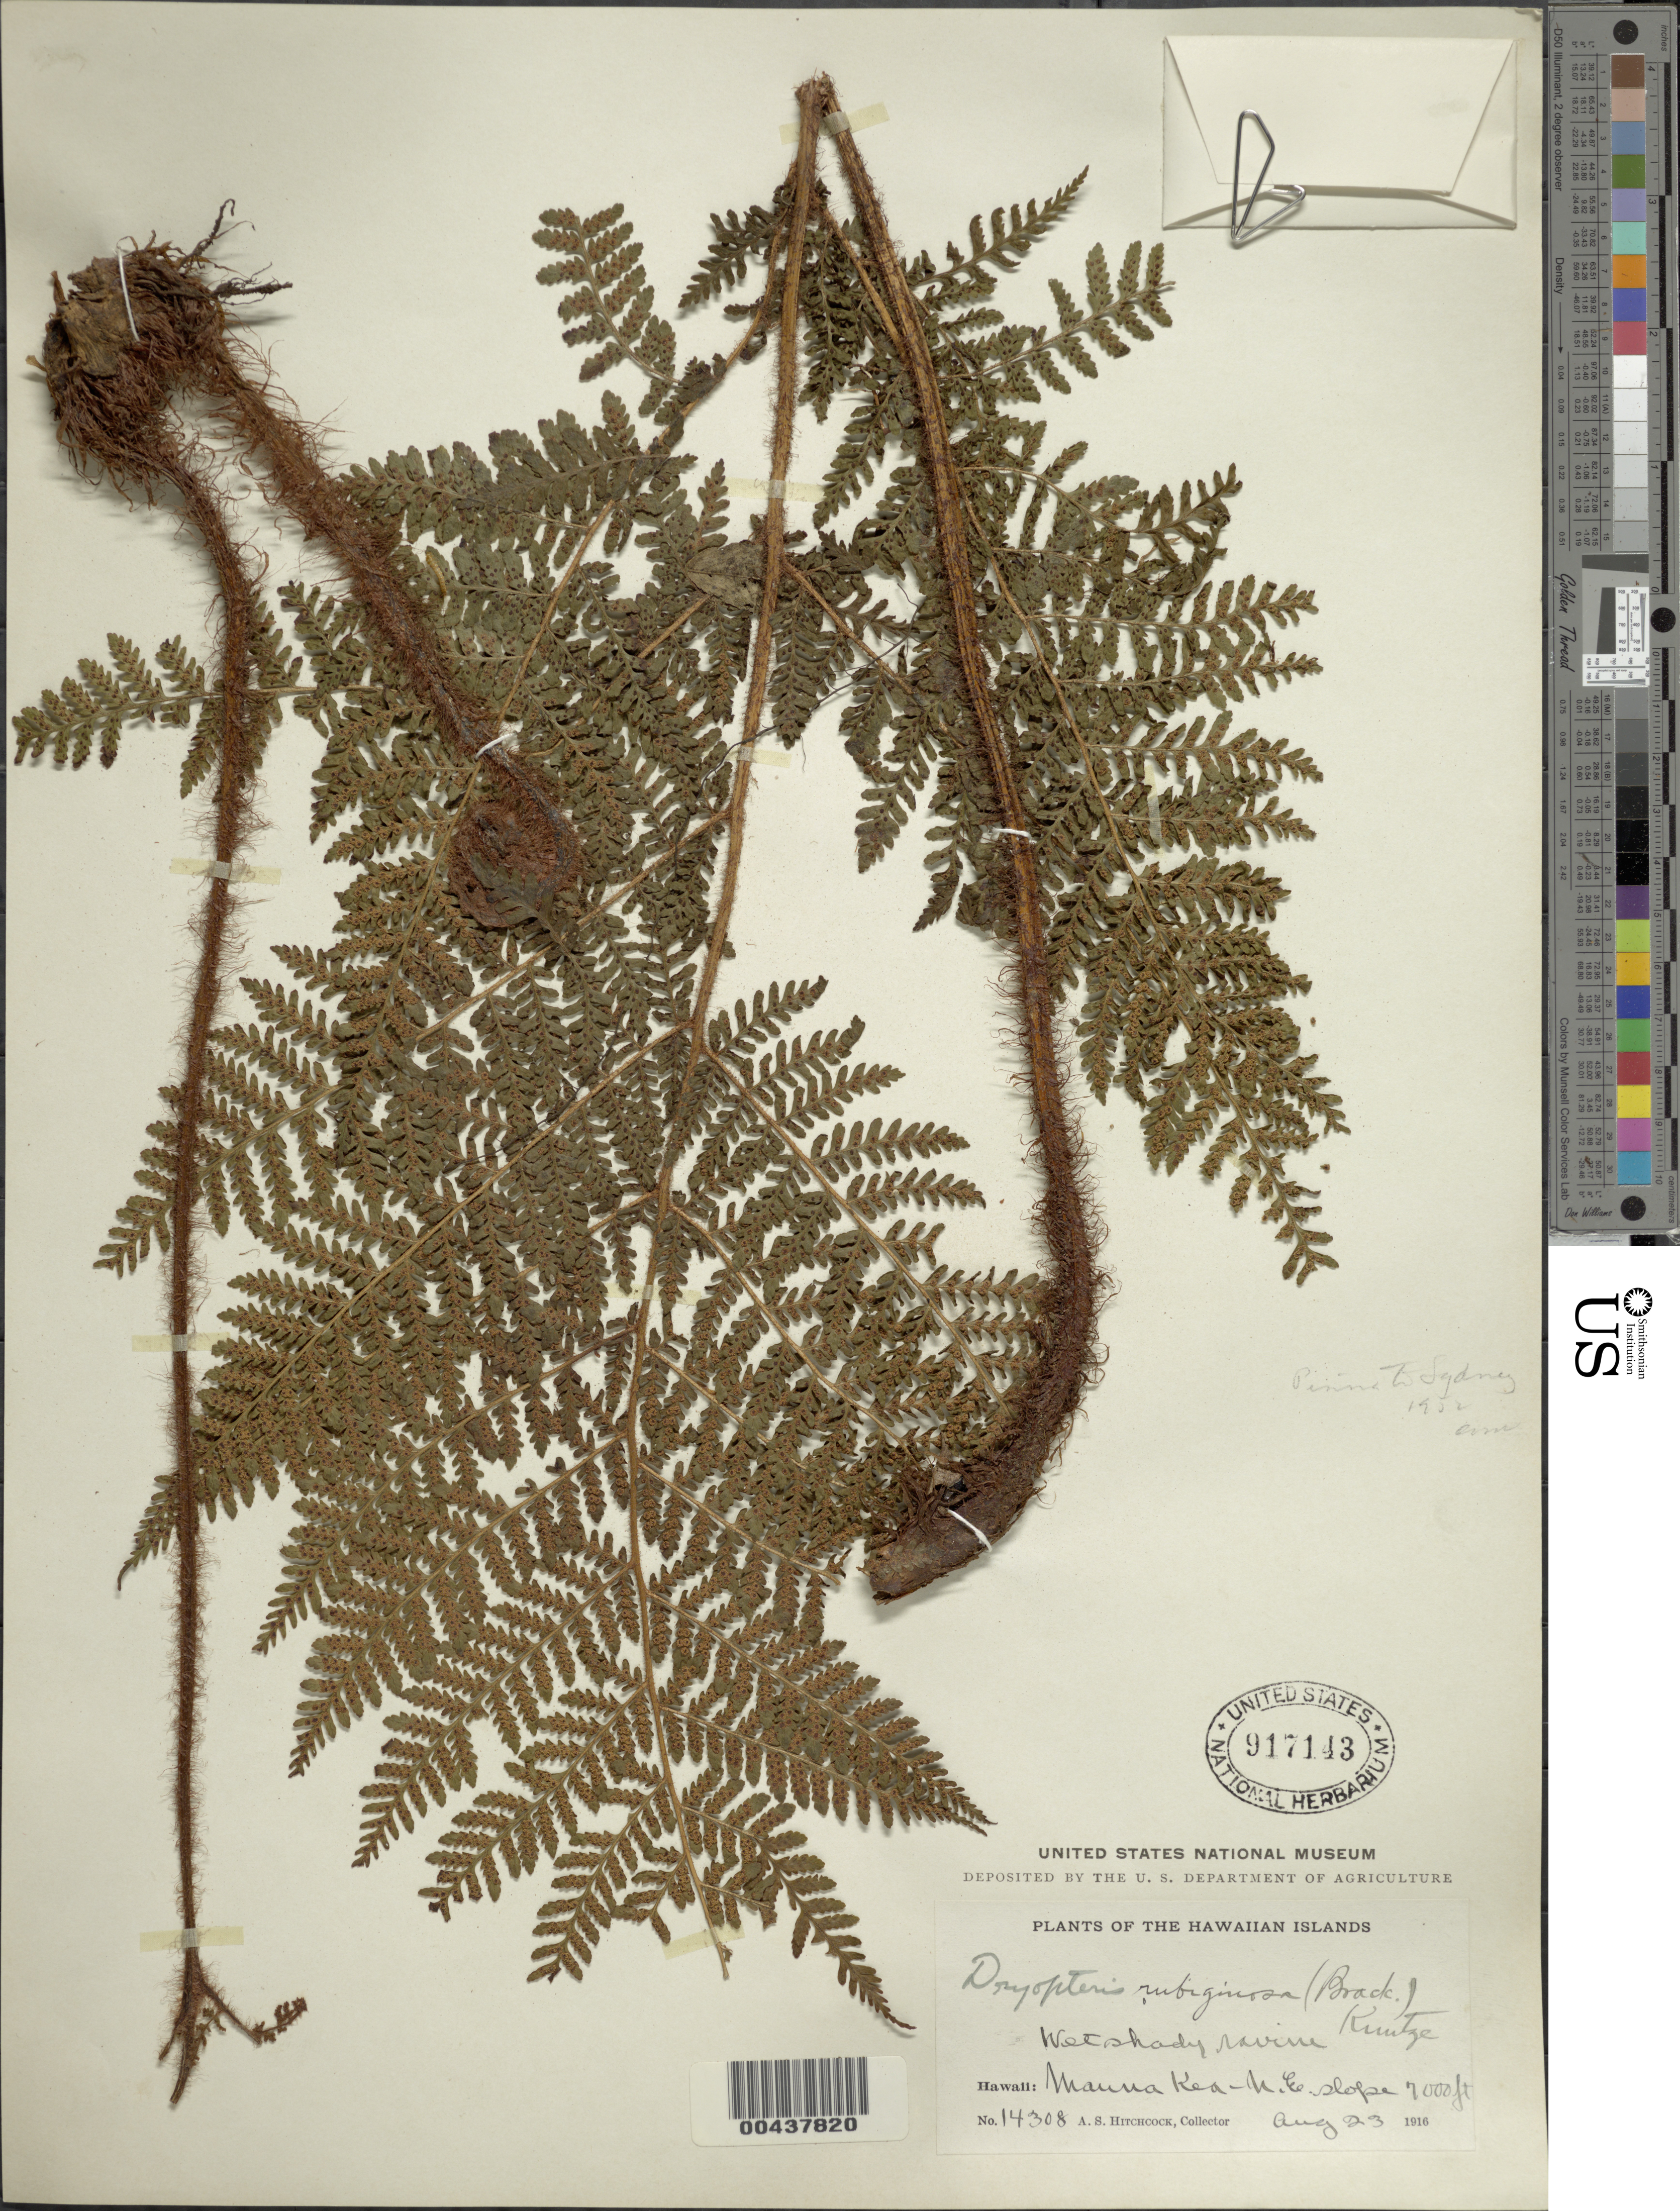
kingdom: Plantae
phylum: Tracheophyta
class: Polypodiopsida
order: Polypodiales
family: Dryopteridaceae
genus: Dryopteris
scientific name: Dryopteris rubiginosa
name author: (Brack.) Kuntze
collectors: A. S. Hitchcock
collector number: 14308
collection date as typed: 23 Aug 1916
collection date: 1916-08-23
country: United States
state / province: Hawaii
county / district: Hawaii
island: Hawaii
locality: Mauna Kea - NE slope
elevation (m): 2134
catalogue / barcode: US 917143